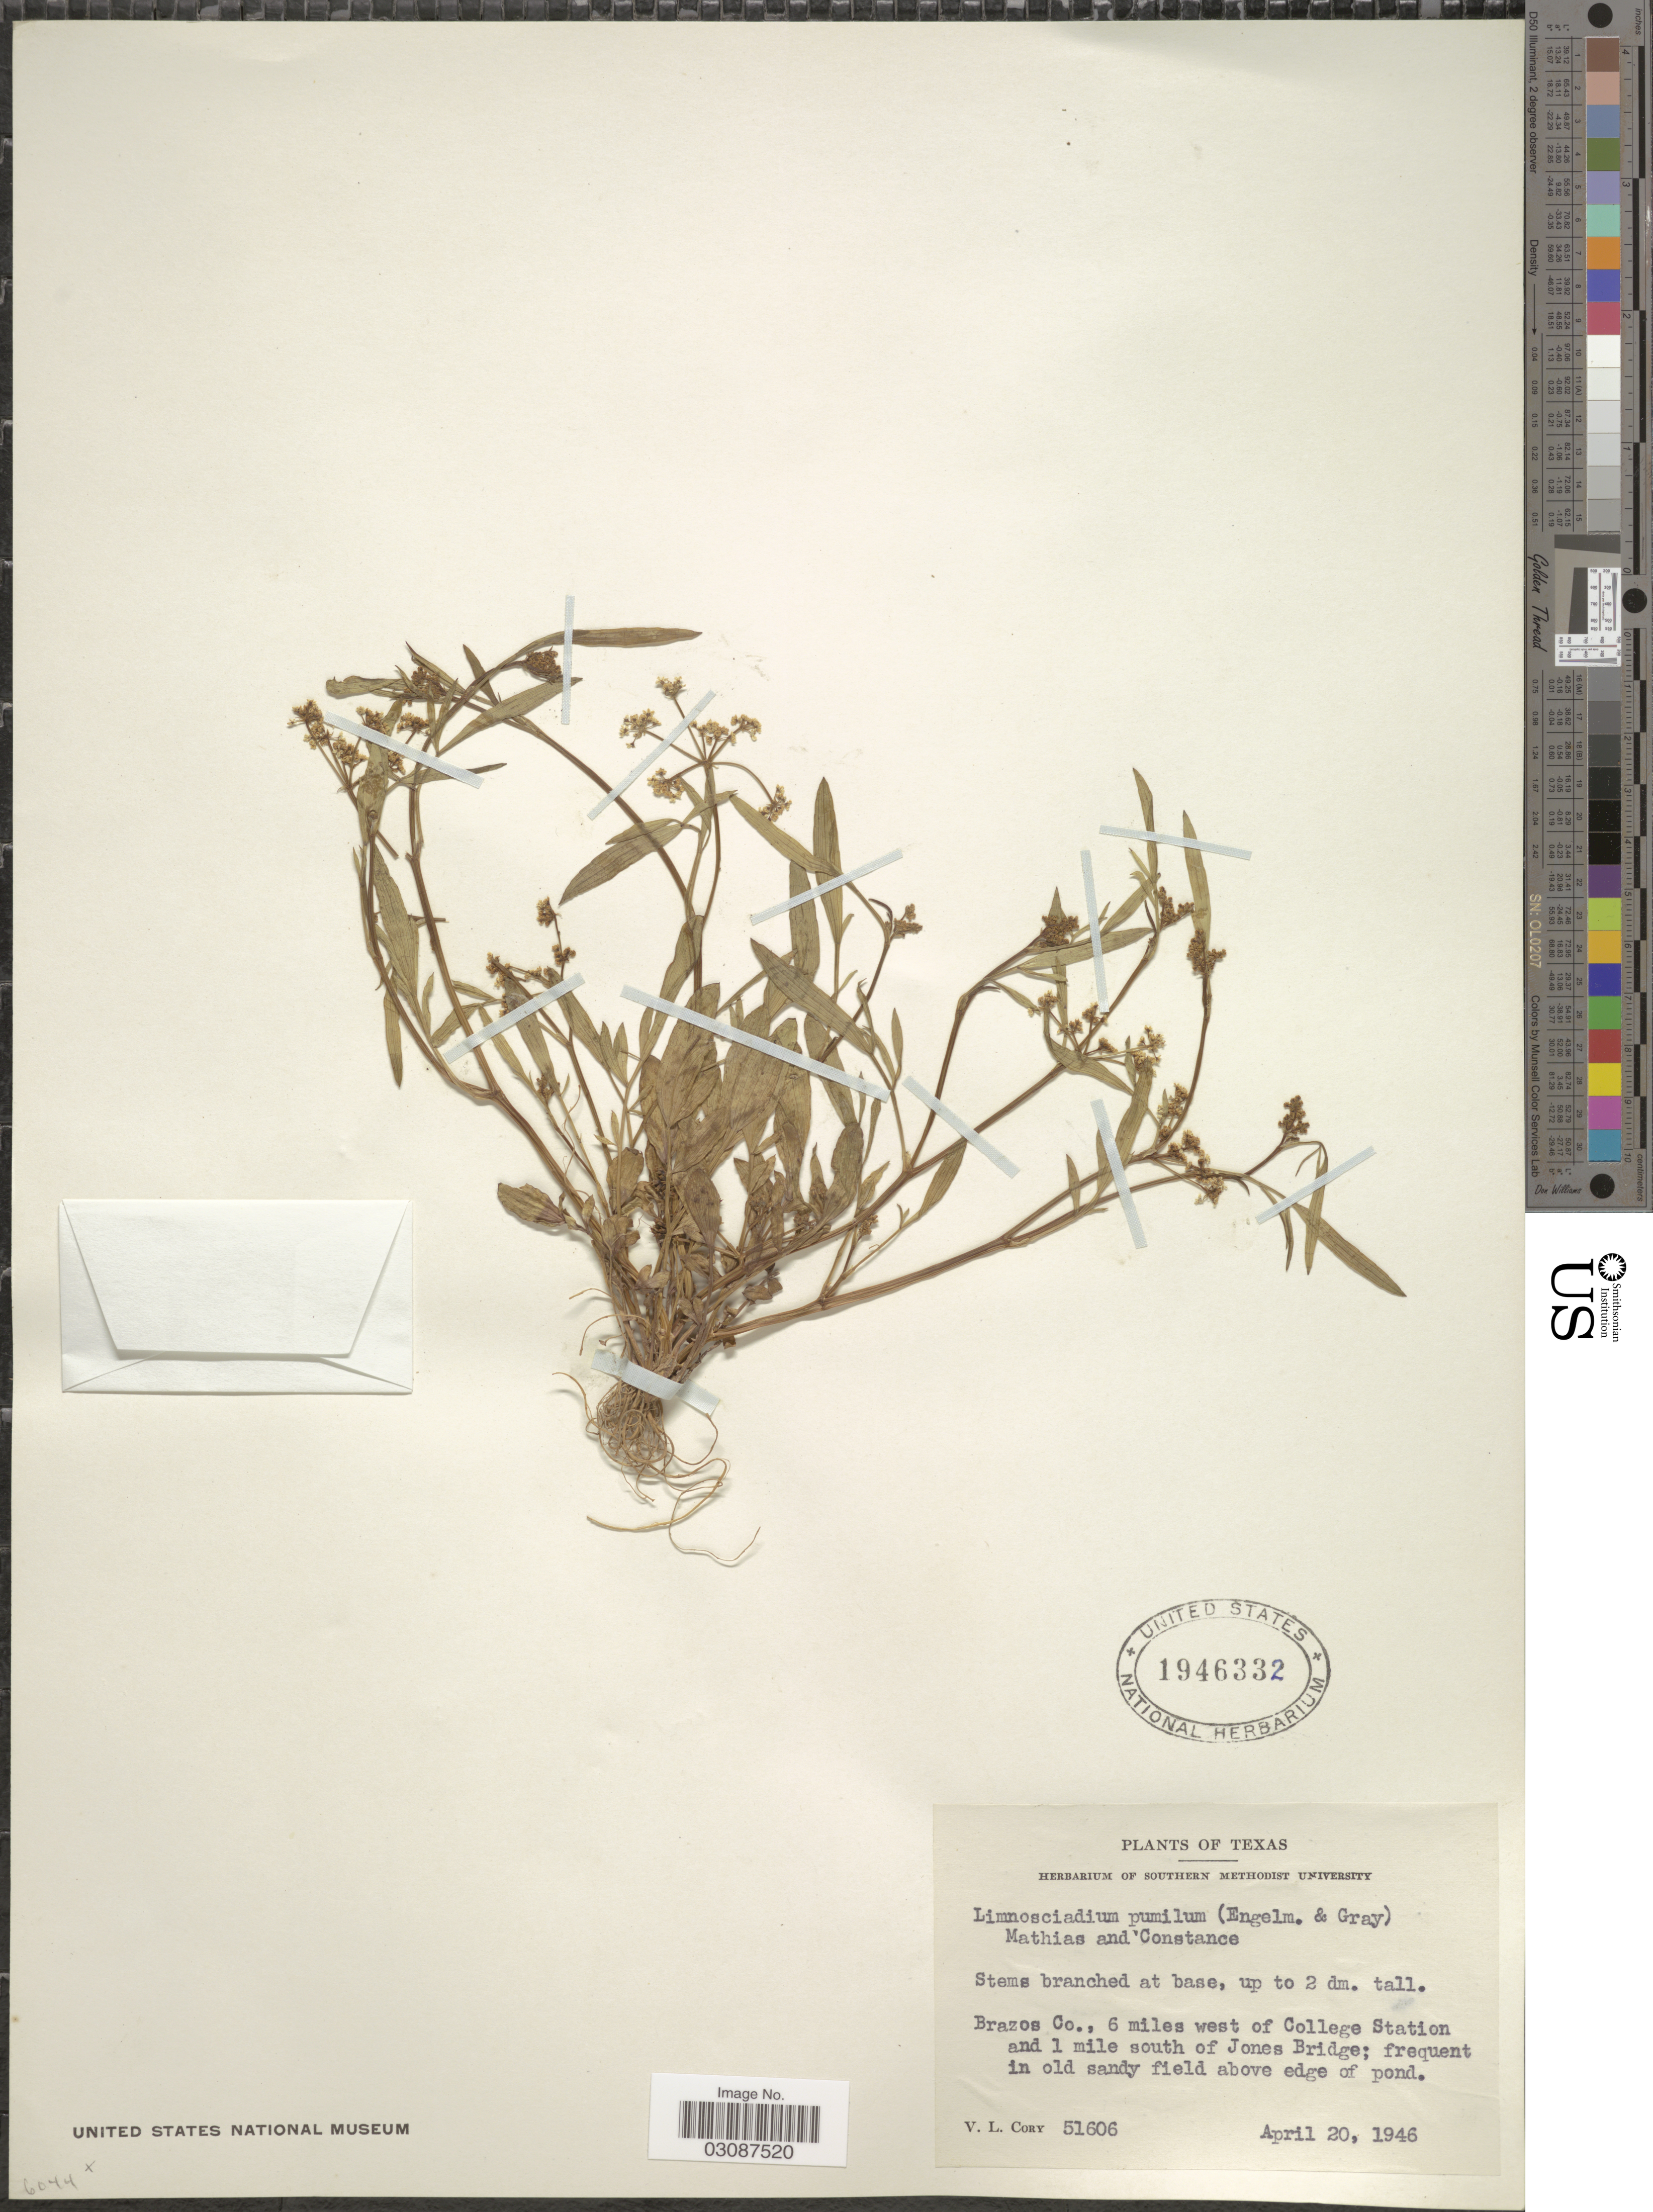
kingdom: Plantae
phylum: Tracheophyta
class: Magnoliopsida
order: Apiales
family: Apiaceae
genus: Limnosciadium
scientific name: Limnosciadium pumilum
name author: (Engelm. & A. Gray) Mathias & Constance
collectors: V. Cory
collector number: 51606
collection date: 1946-04-20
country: United States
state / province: Texas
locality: Brazos Co., 6 miles west of College Station and 1 mile south of Jones Bridge.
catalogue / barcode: US 1946332